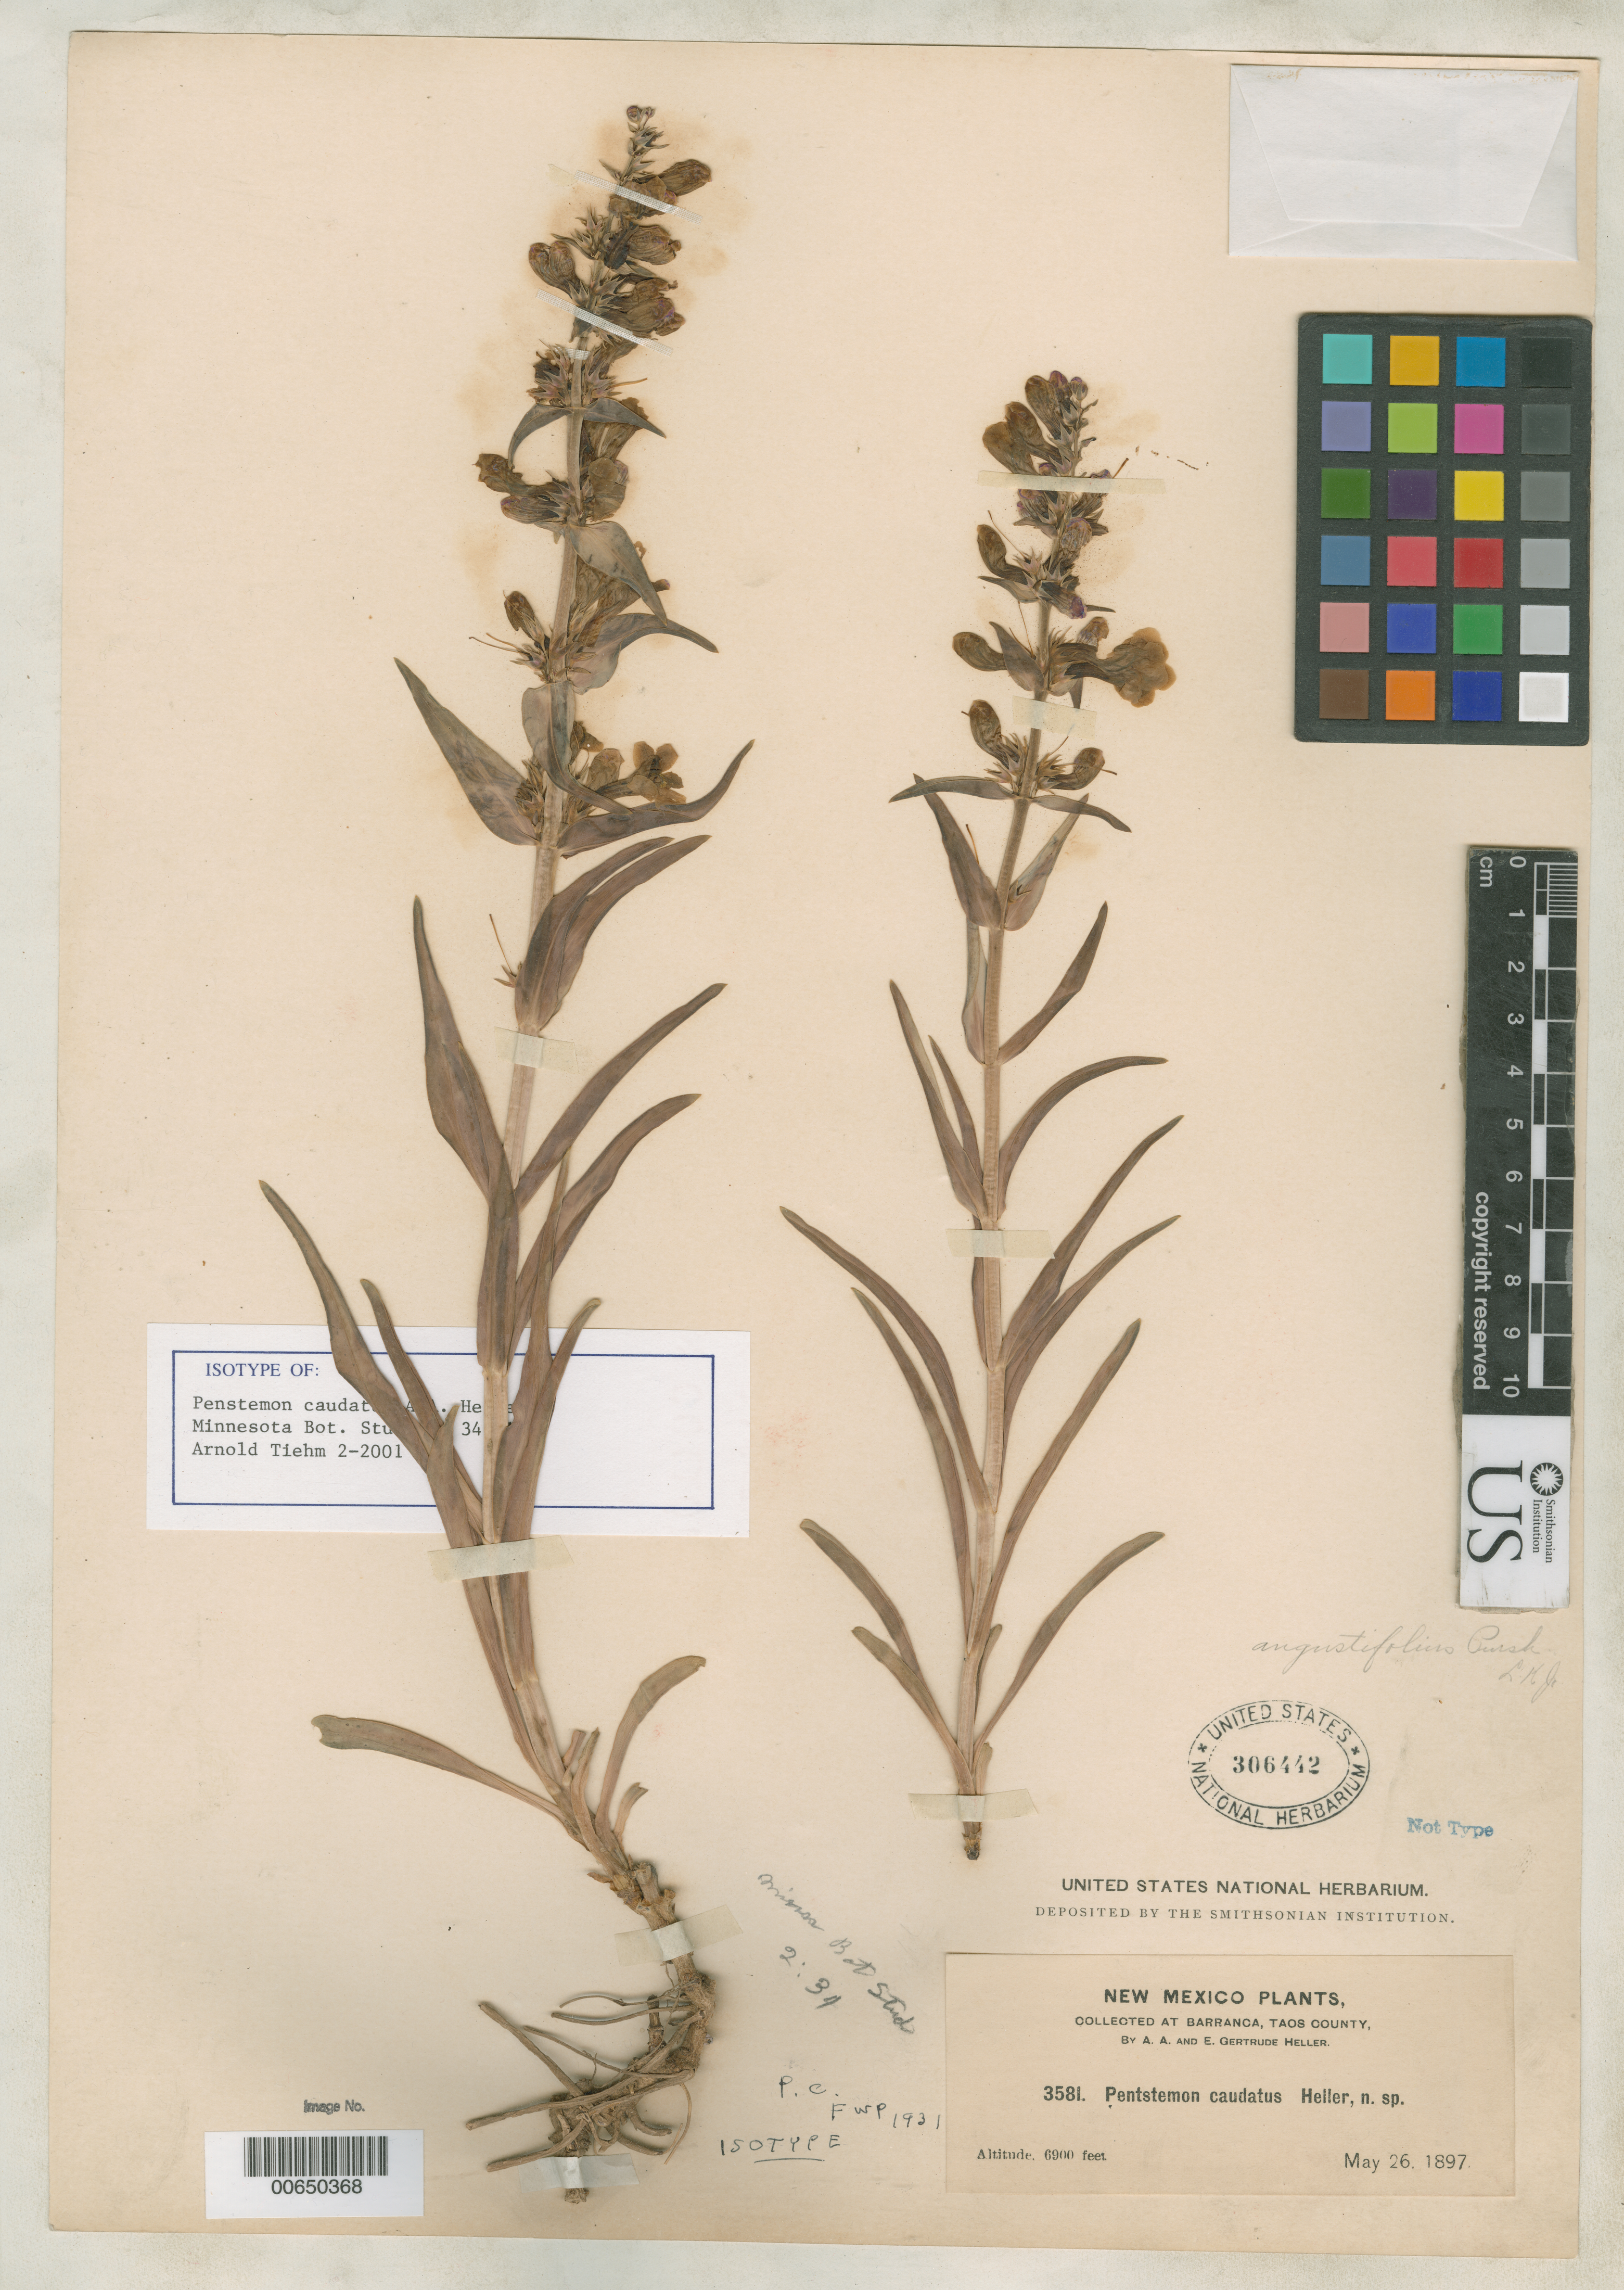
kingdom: Plantae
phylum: Tracheophyta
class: Magnoliopsida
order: Lamiales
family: Plantaginaceae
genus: Penstemon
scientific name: Penstemon caudatus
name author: A. Heller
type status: Isotype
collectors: A. A. Heller & E. G. Heller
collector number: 3581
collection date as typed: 26 May 1896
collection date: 1896-05-26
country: United States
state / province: New Mexico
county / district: Taos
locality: Barranca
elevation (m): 2103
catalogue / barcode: US 306442